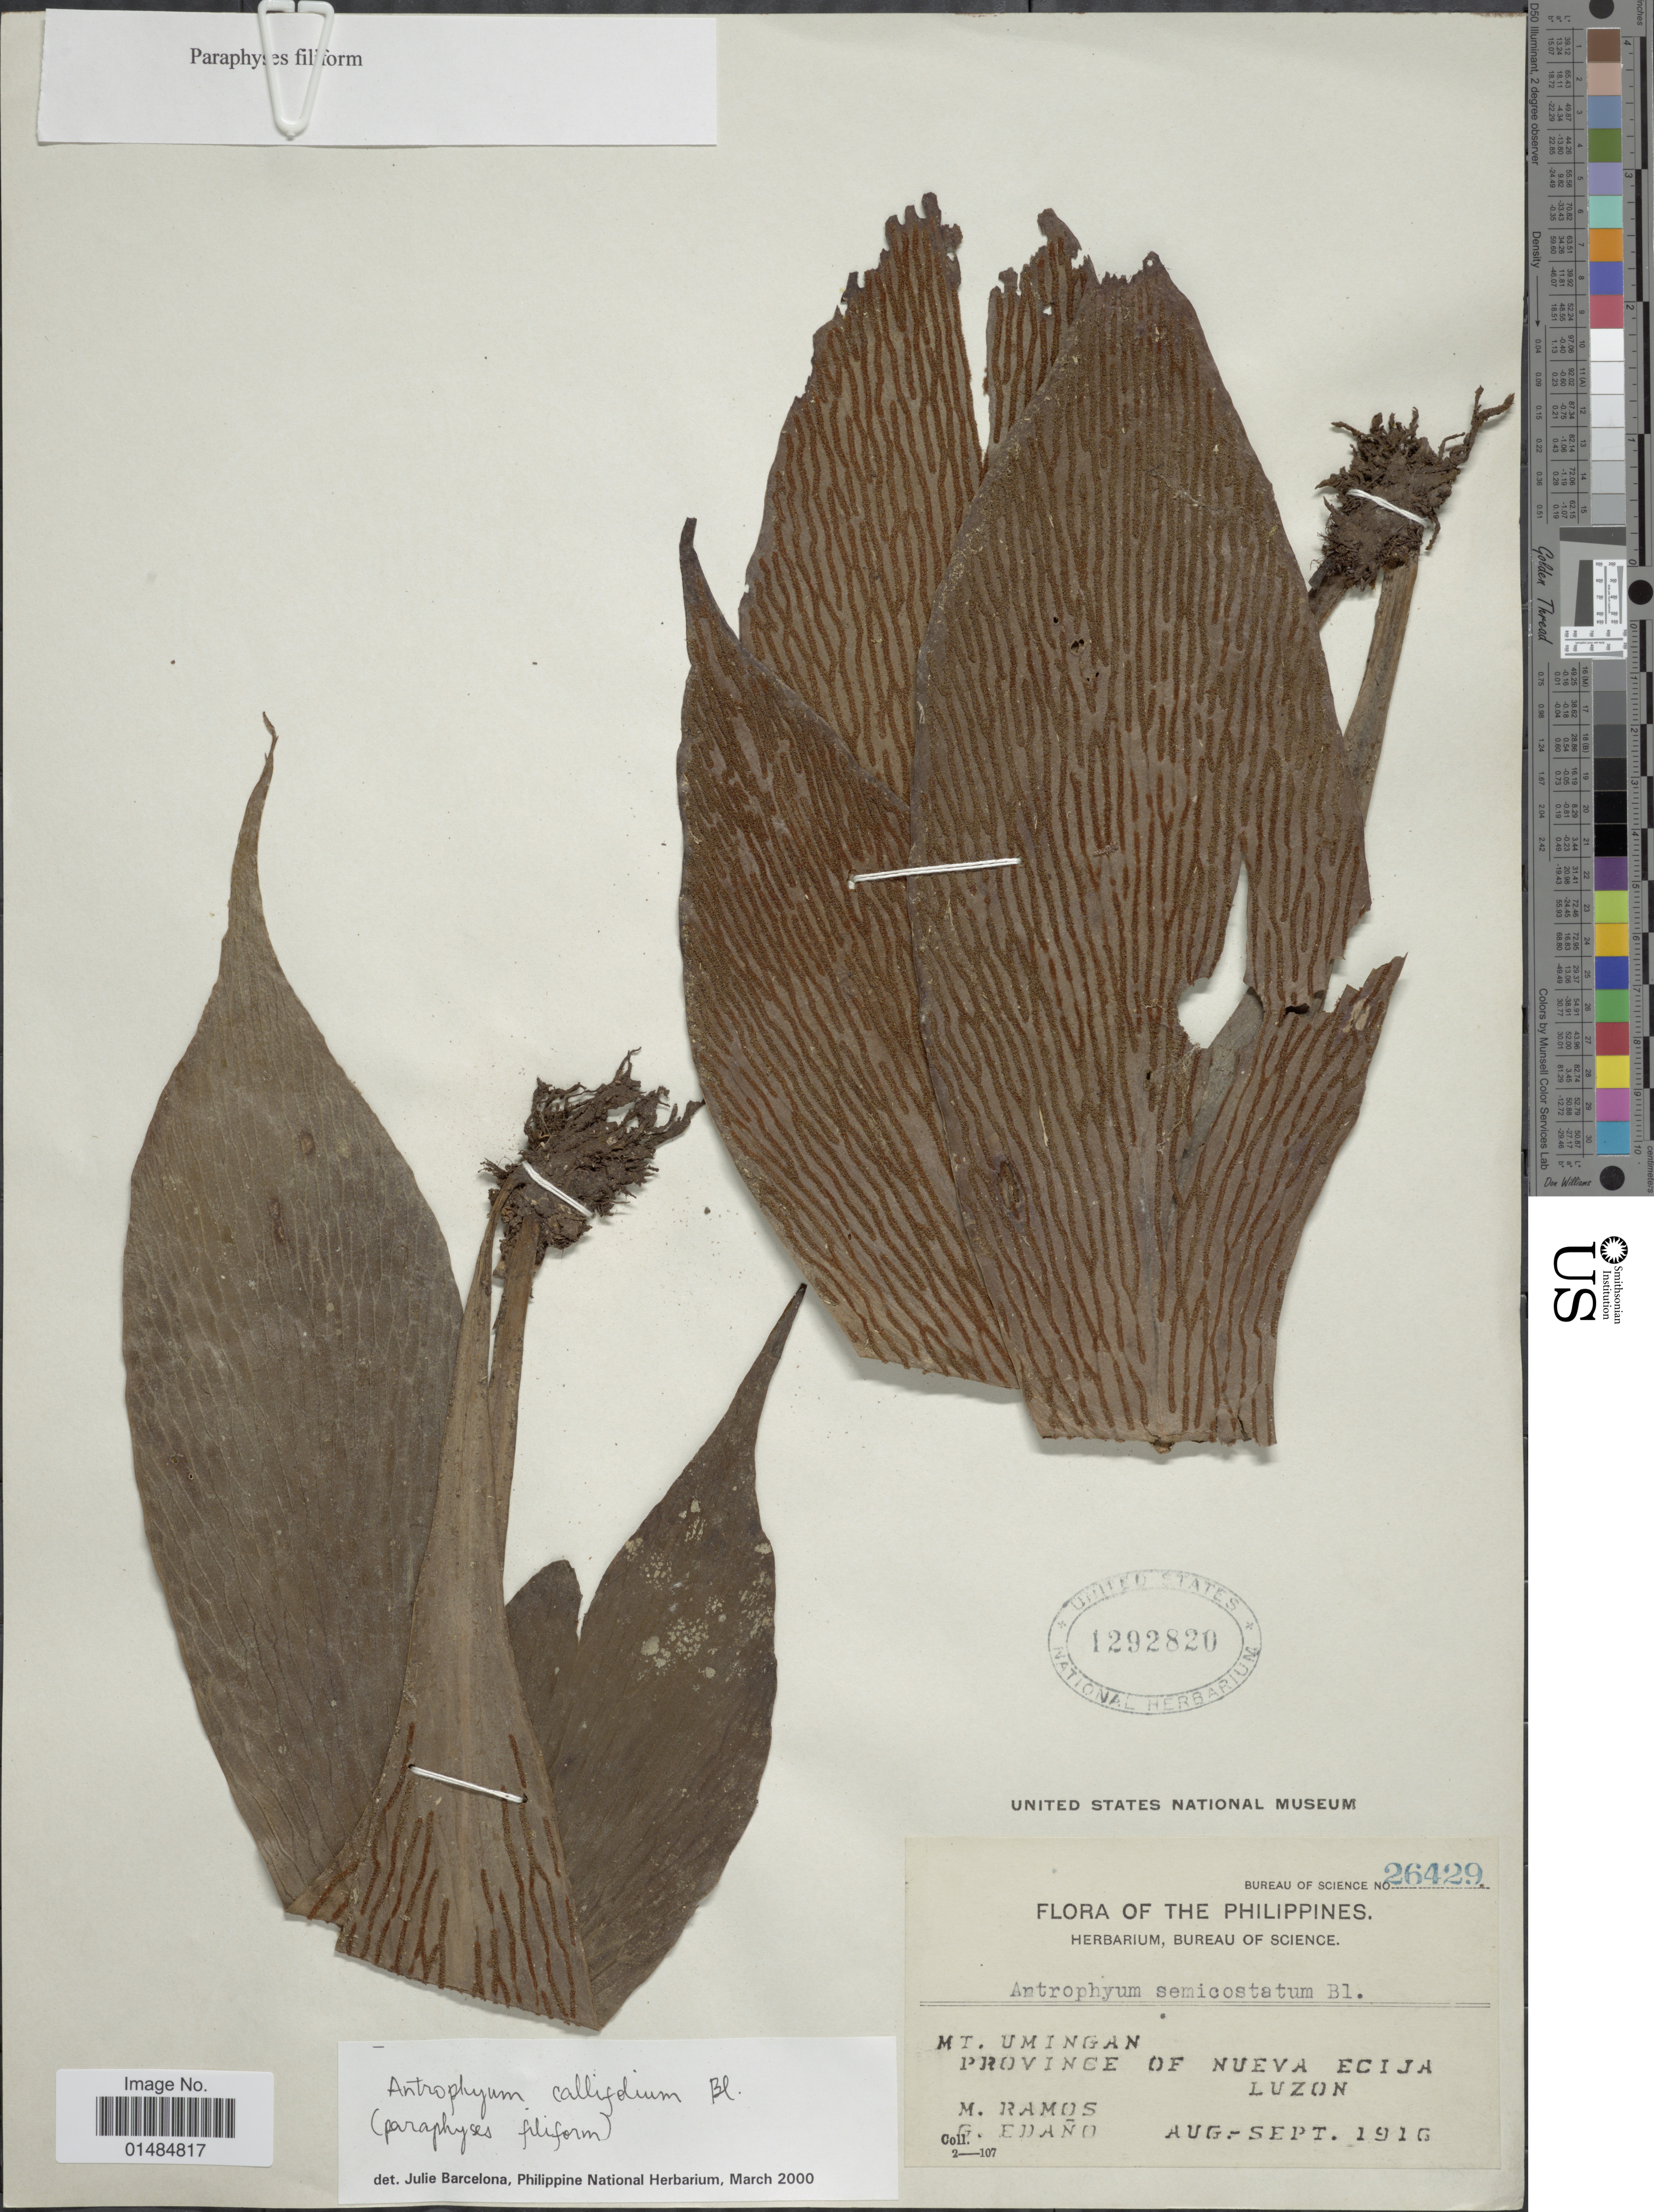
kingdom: Plantae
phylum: Tracheophyta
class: Polypodiopsida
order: Polypodiales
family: Pteridaceae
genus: Antrophyum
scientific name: Antrophyum callifolium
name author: Blume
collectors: M. Ramos & G. Edaño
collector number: Bureau of Science 26429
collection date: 1916-08/1916-09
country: Philippines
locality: Mt. Umingan, Province of Nueva Ecija, Luzon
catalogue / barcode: US 1292820